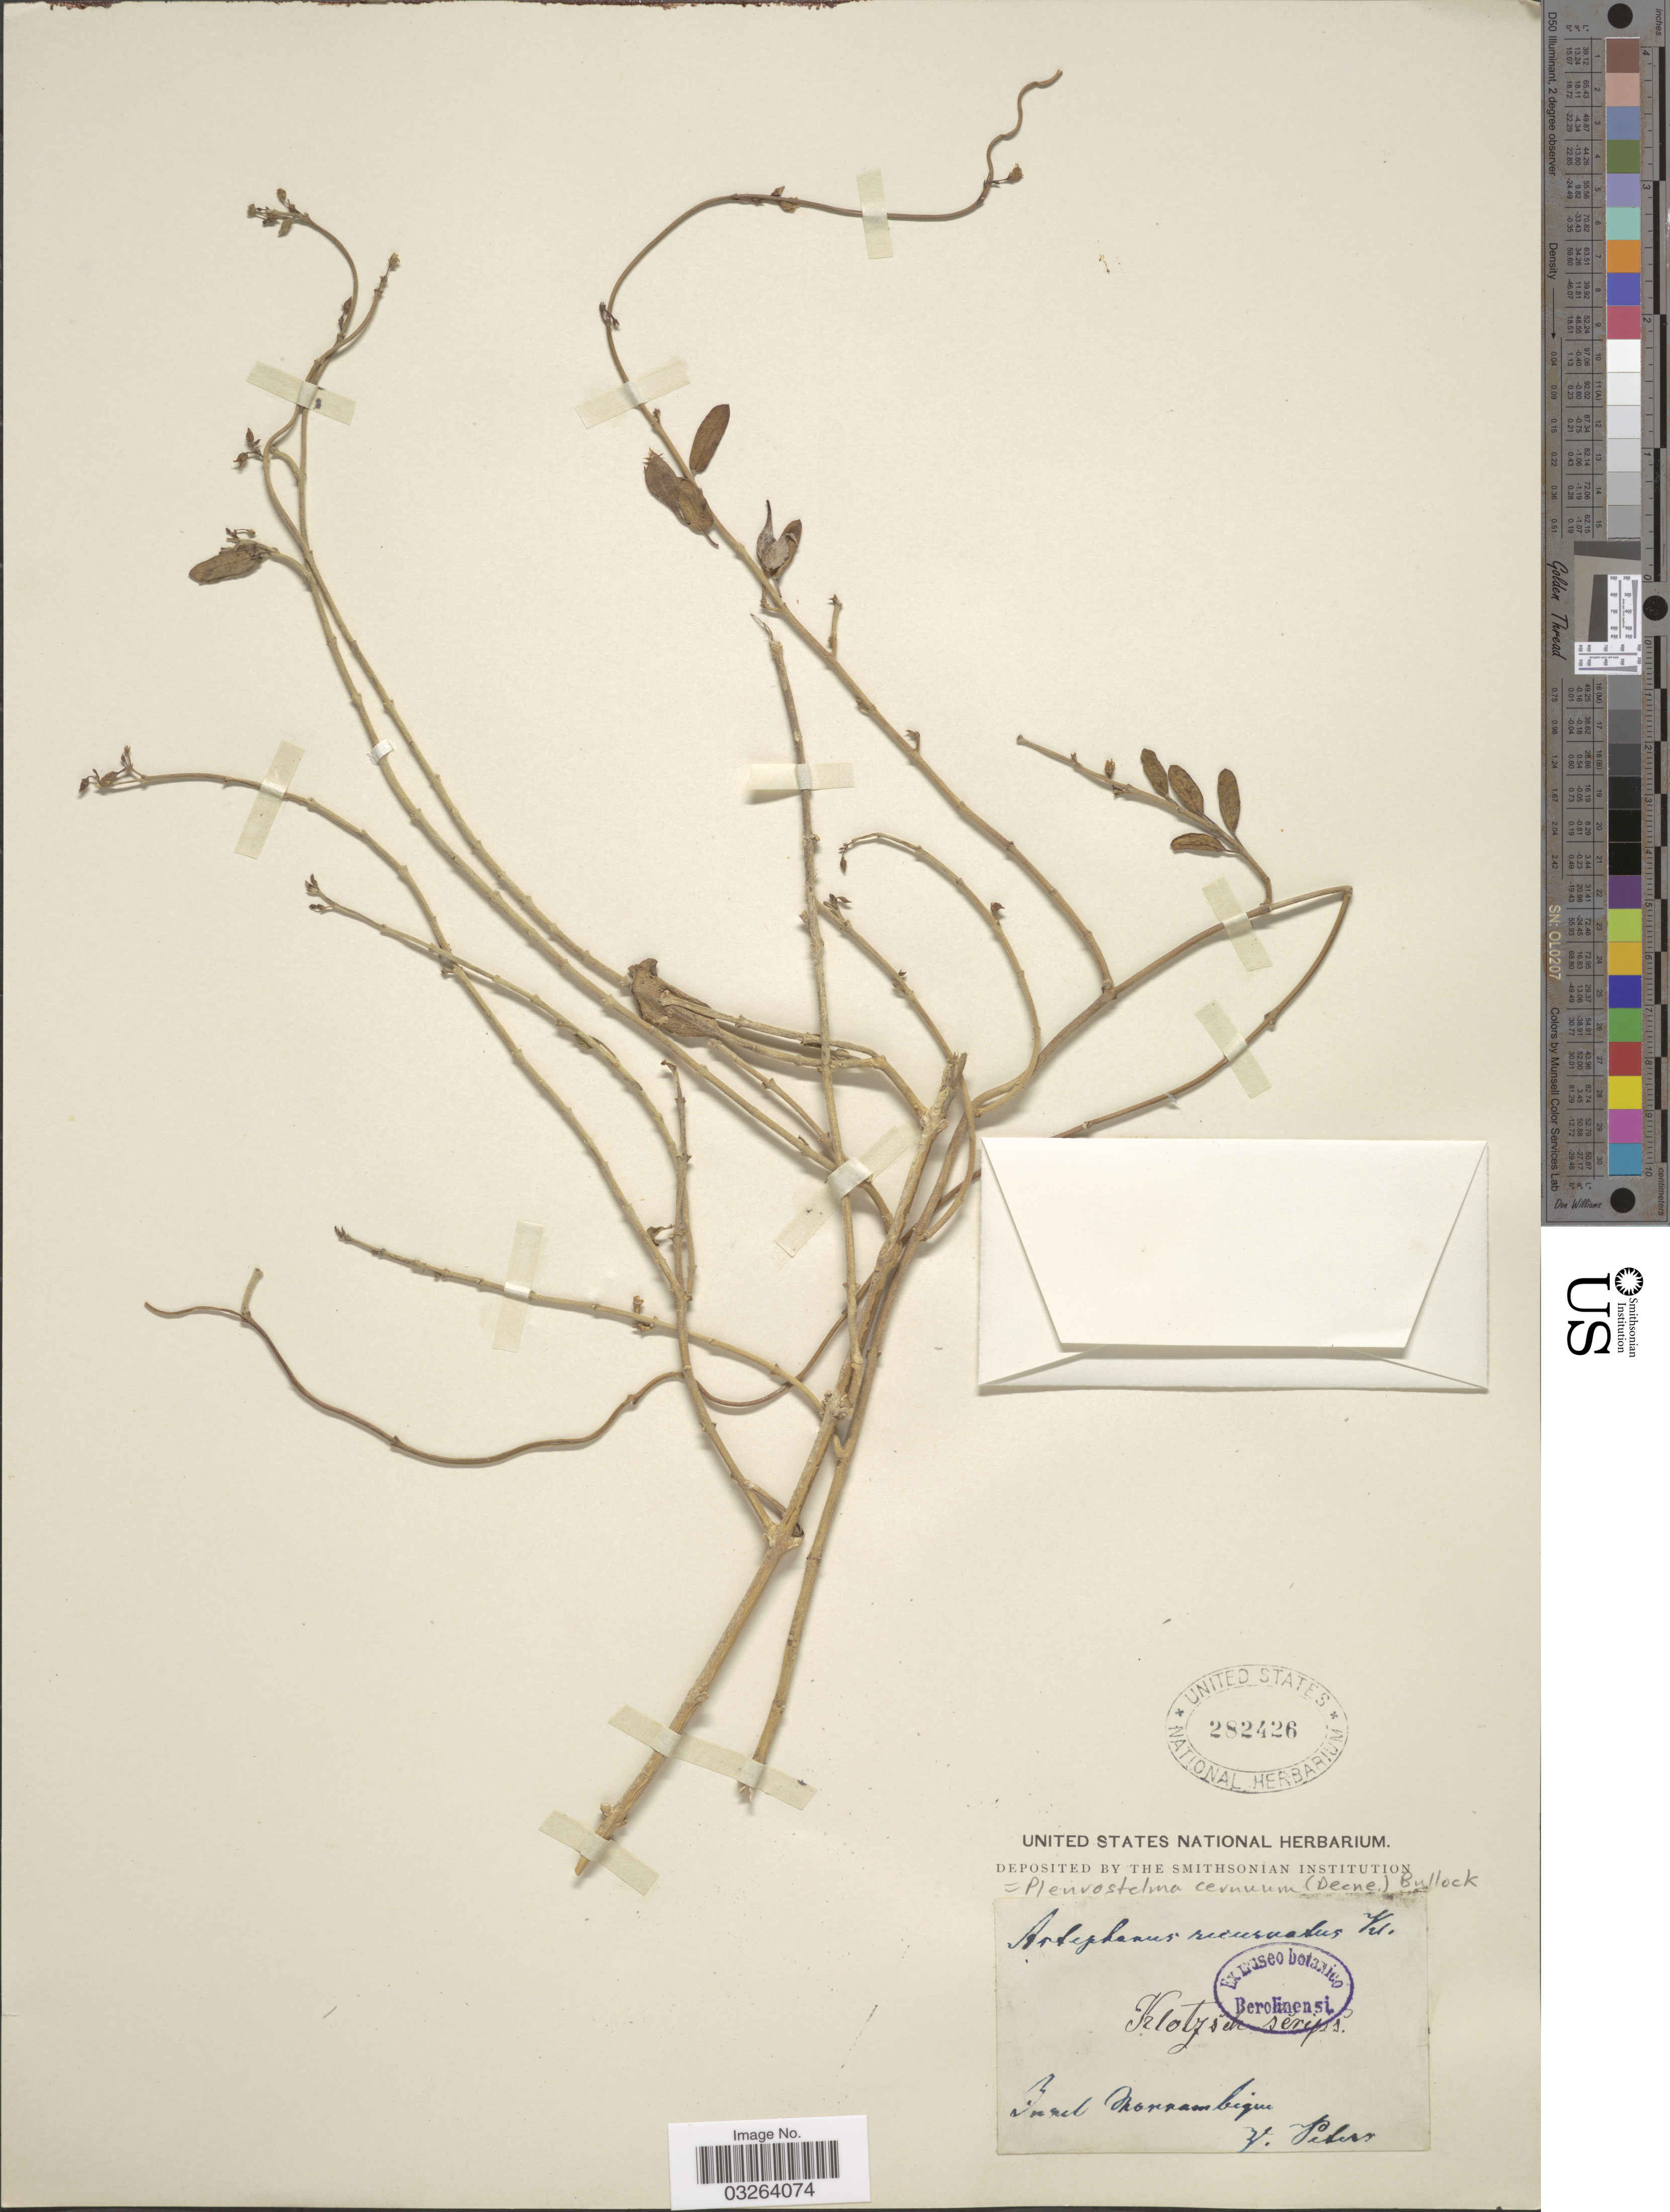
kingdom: Plantae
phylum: Tracheophyta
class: Magnoliopsida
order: Gentianales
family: Apocynaceae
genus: Pleurostelma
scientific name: Pleurostelma cernuum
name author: (Decne.) Bullock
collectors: -. Peters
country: Mozambique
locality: Insel Mozzambique.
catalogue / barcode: US 282426